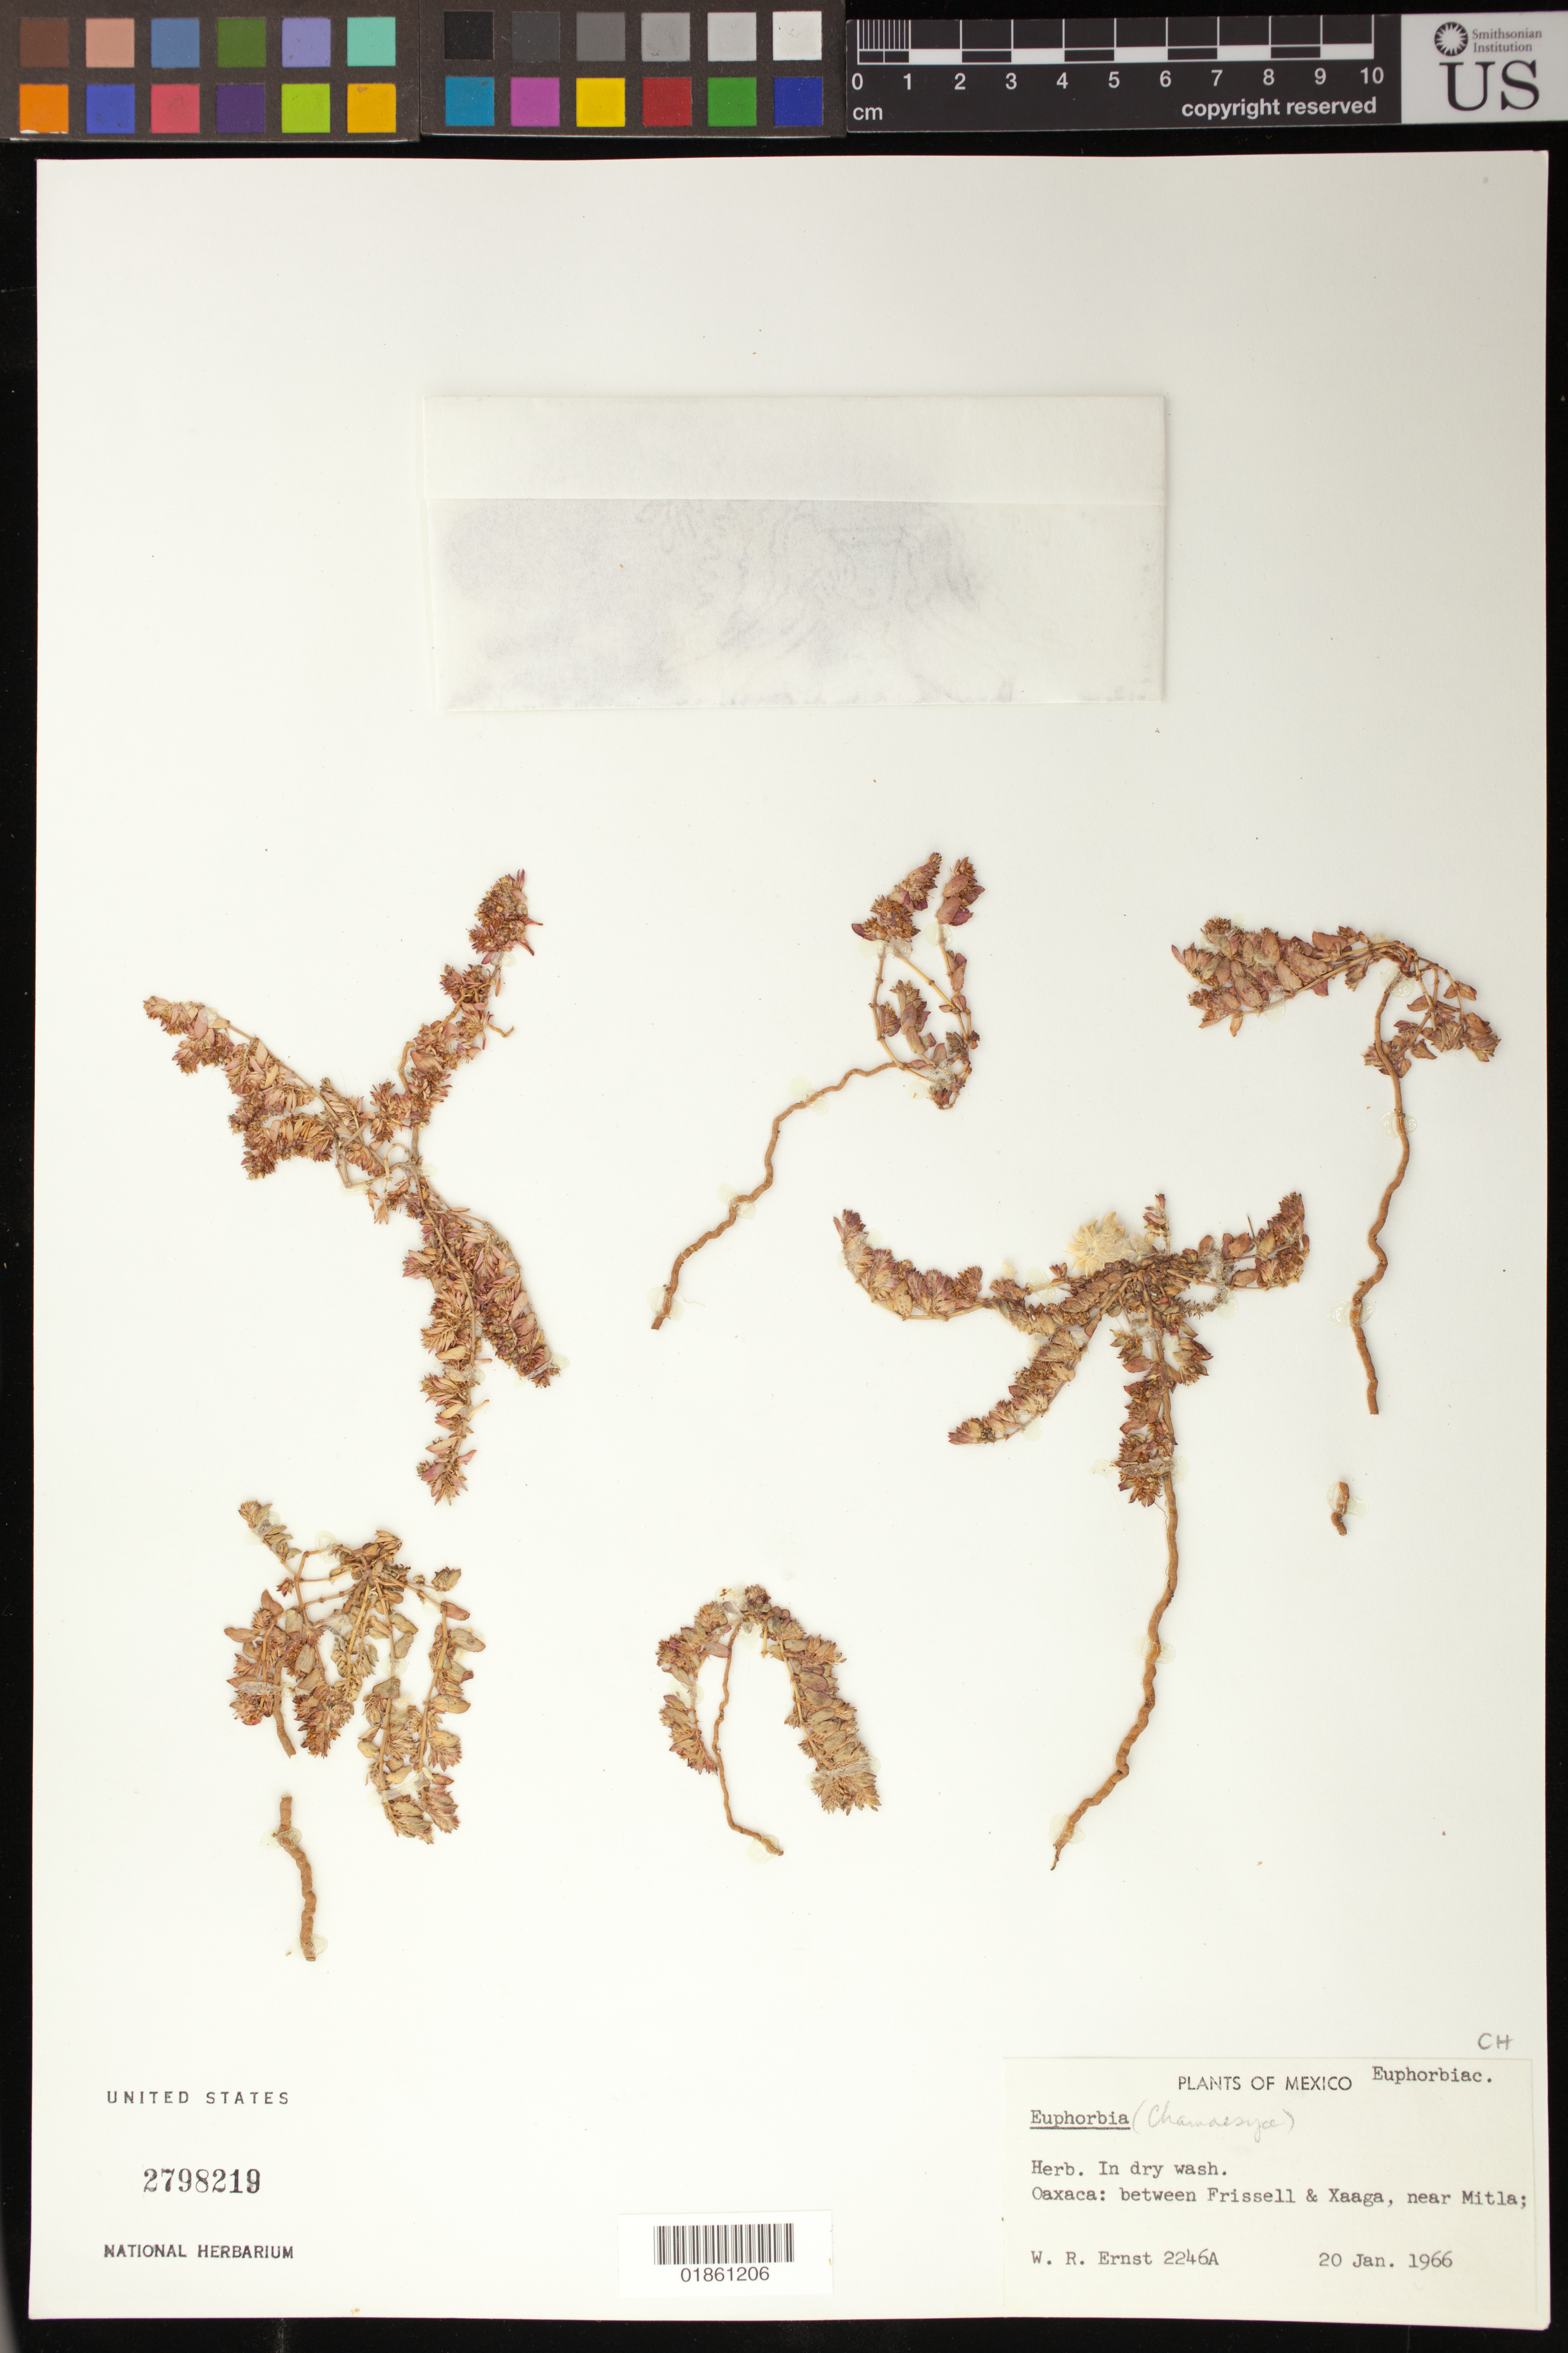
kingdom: Plantae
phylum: Tracheophyta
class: Magnoliopsida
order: Malpighiales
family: Euphorbiaceae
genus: Euphorbia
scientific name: Euphorbia sp.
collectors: W. R. Ernst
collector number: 2246A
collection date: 1966-01-20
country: Mexico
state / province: Oaxaca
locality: Between Frissell & Xaaga, near Mitla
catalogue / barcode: US 2798219